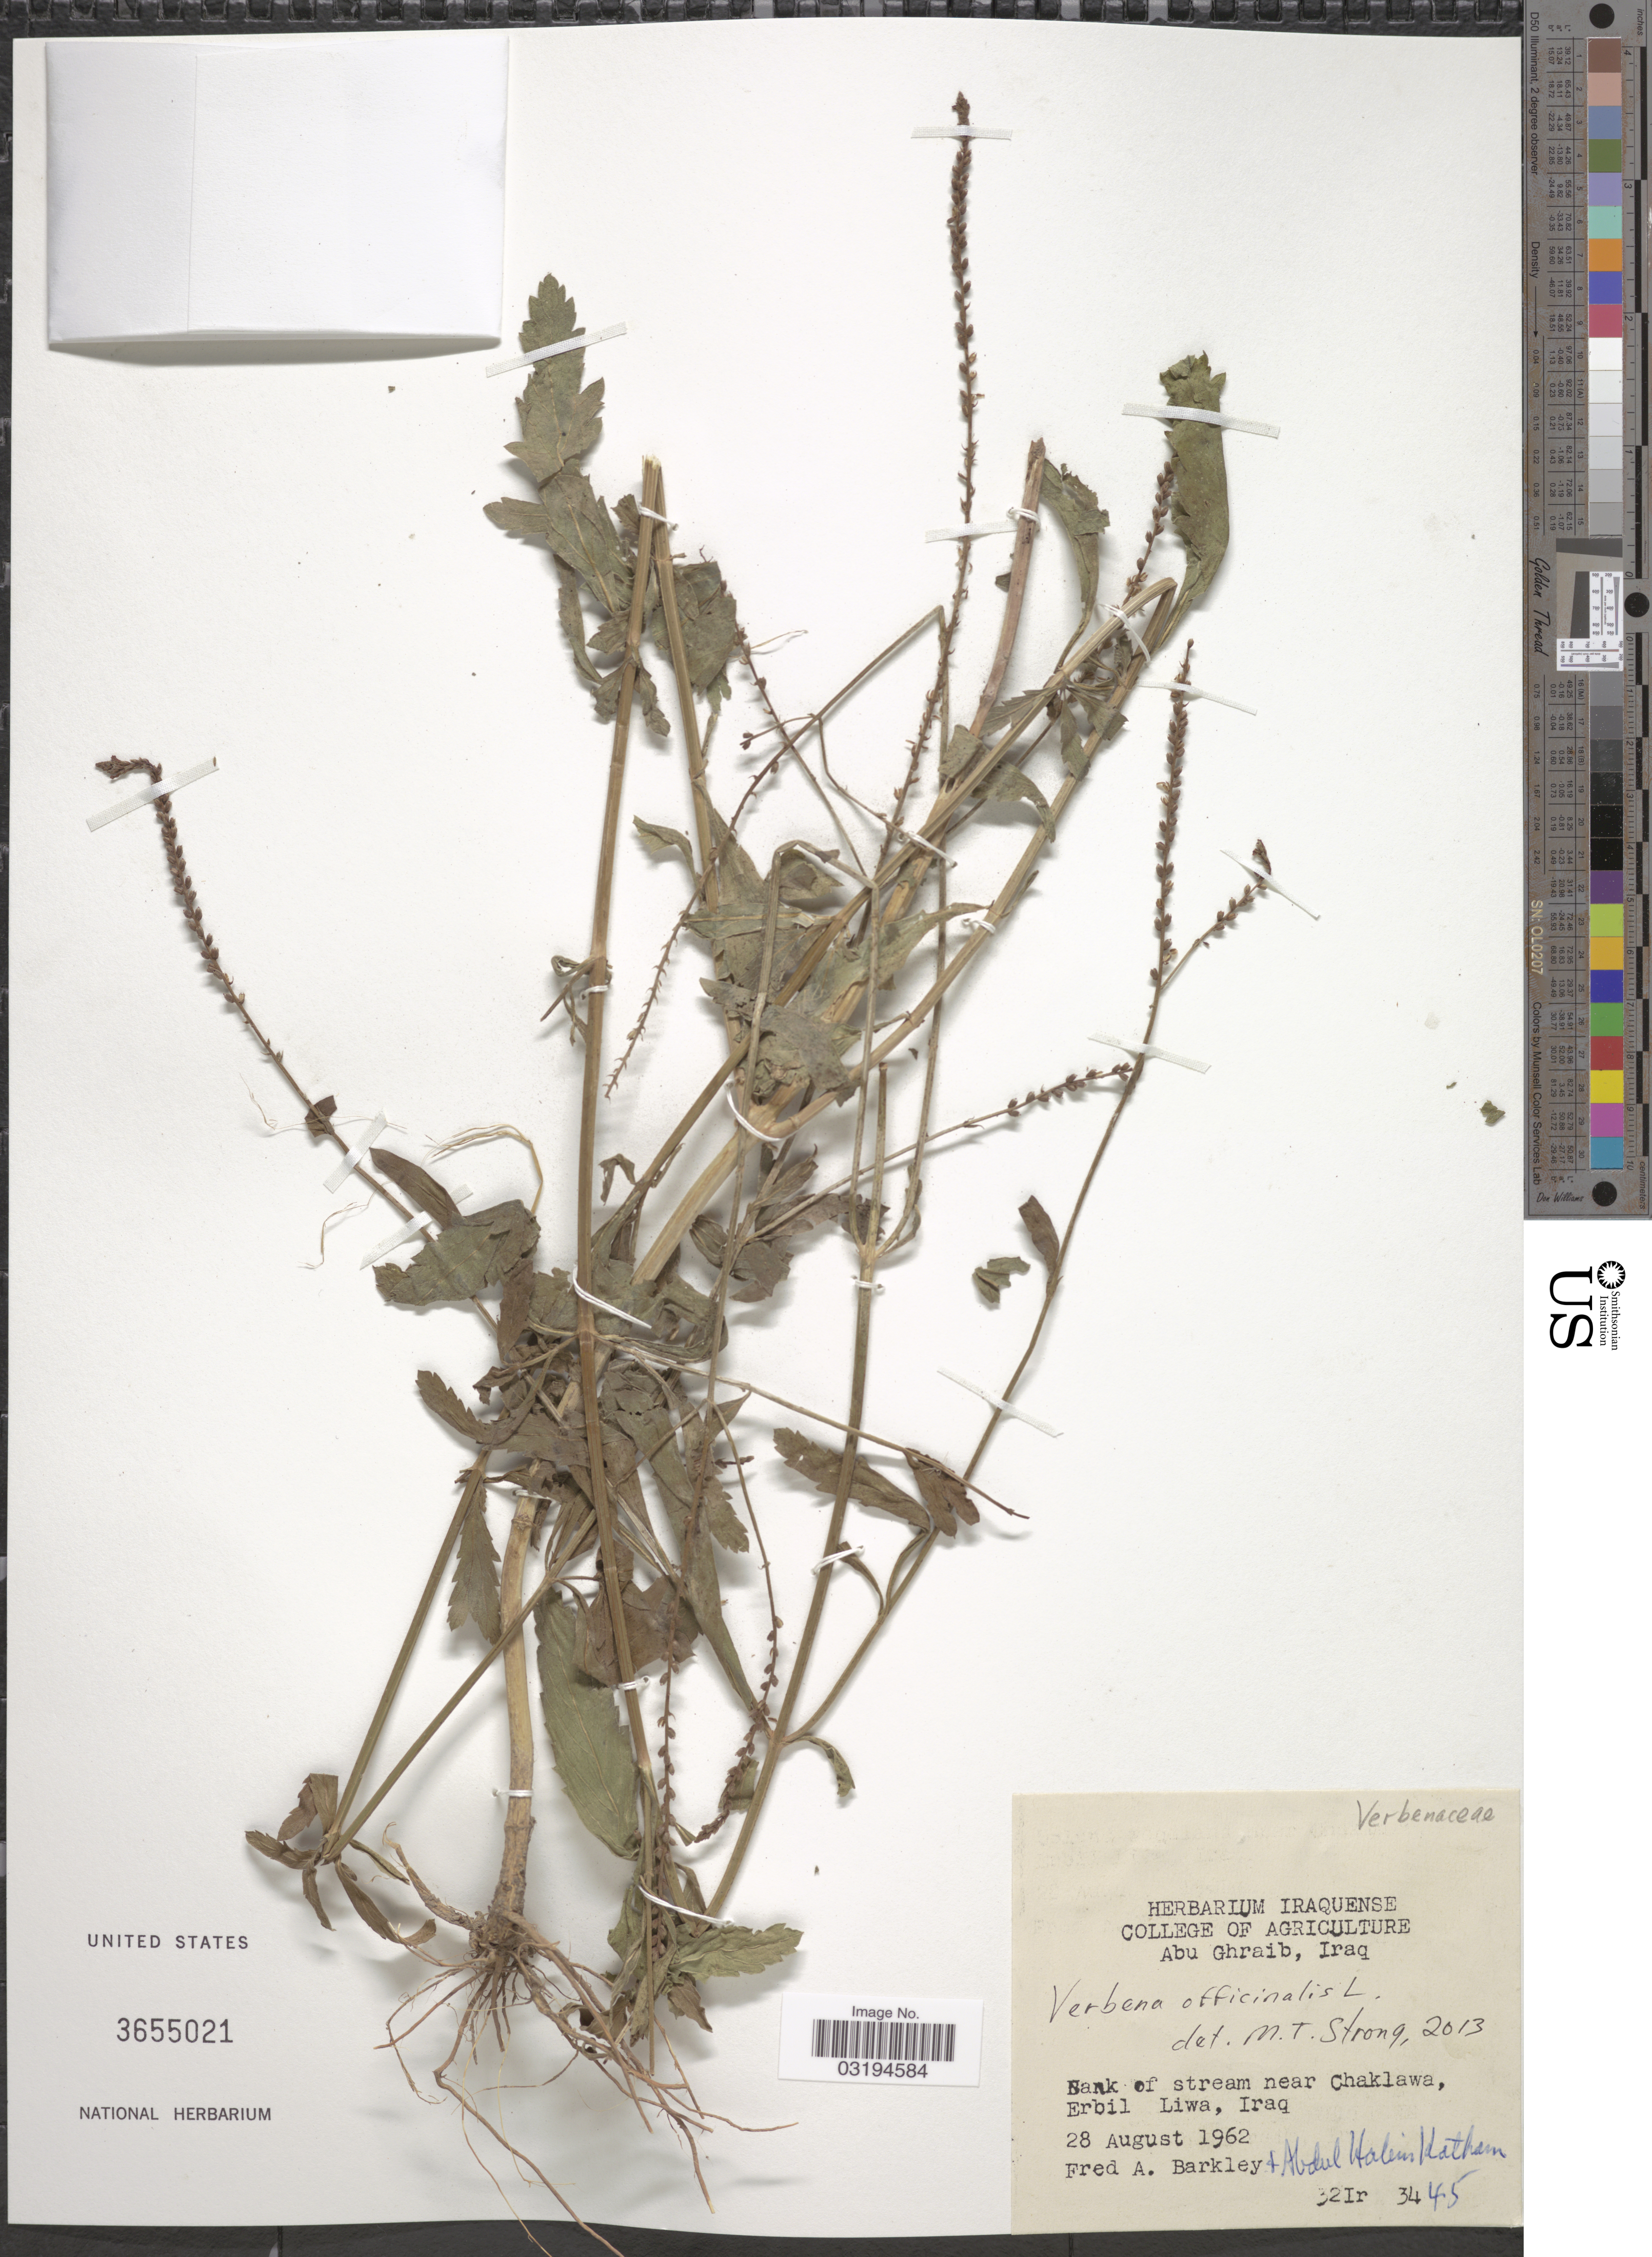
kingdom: Plantae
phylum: Tracheophyta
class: Magnoliopsida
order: Lamiales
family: Verbenaceae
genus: Verbena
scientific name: Verbena officinalis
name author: L.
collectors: F. A. Barkley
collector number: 32Ir3445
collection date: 1962-08-28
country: Iraq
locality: Bank of stream near Chaklawa, Erbil Liwa.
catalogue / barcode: US 3655021